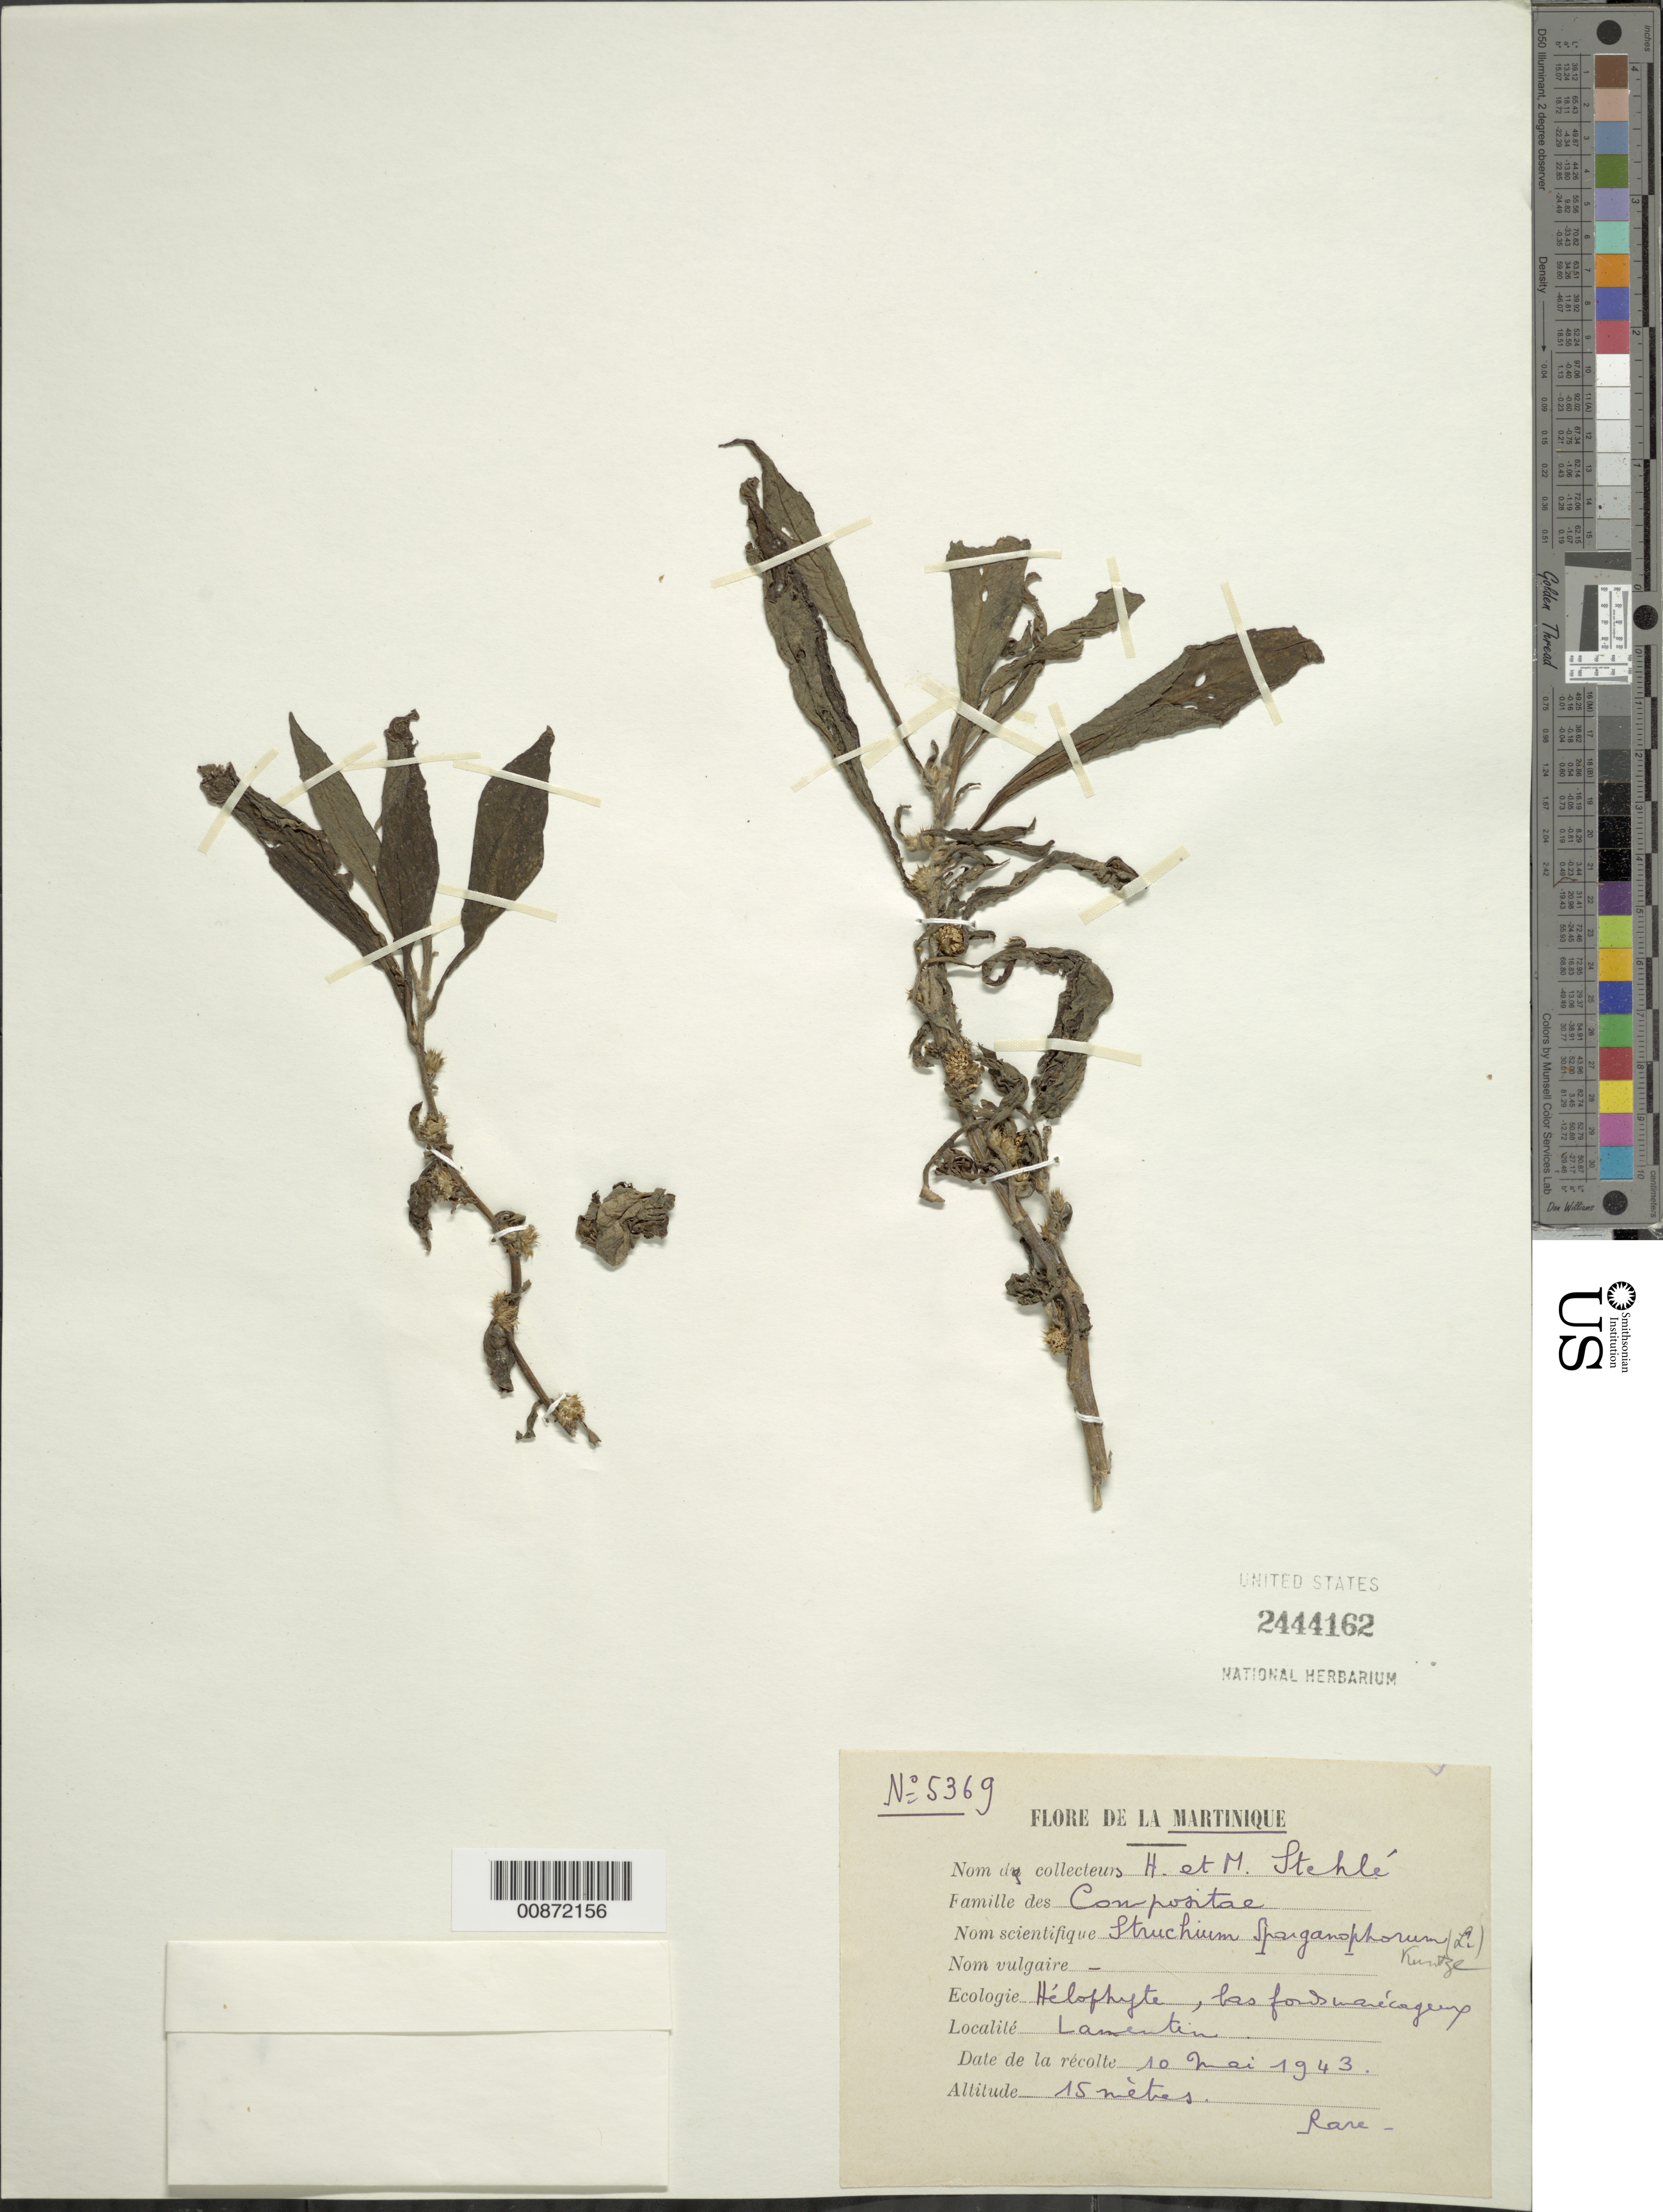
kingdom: Plantae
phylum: Tracheophyta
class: Magnoliopsida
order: Asterales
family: Asteraceae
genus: Struchium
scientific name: Struchium sparganophorum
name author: (L.) Kuntze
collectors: H. Stehlé & M. Stehlé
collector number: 5369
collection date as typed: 10 May 1943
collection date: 1943-05-10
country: Martinique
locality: Lamentin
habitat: Hélophyte, bas fons marécageux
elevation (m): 15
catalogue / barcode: US 2444162